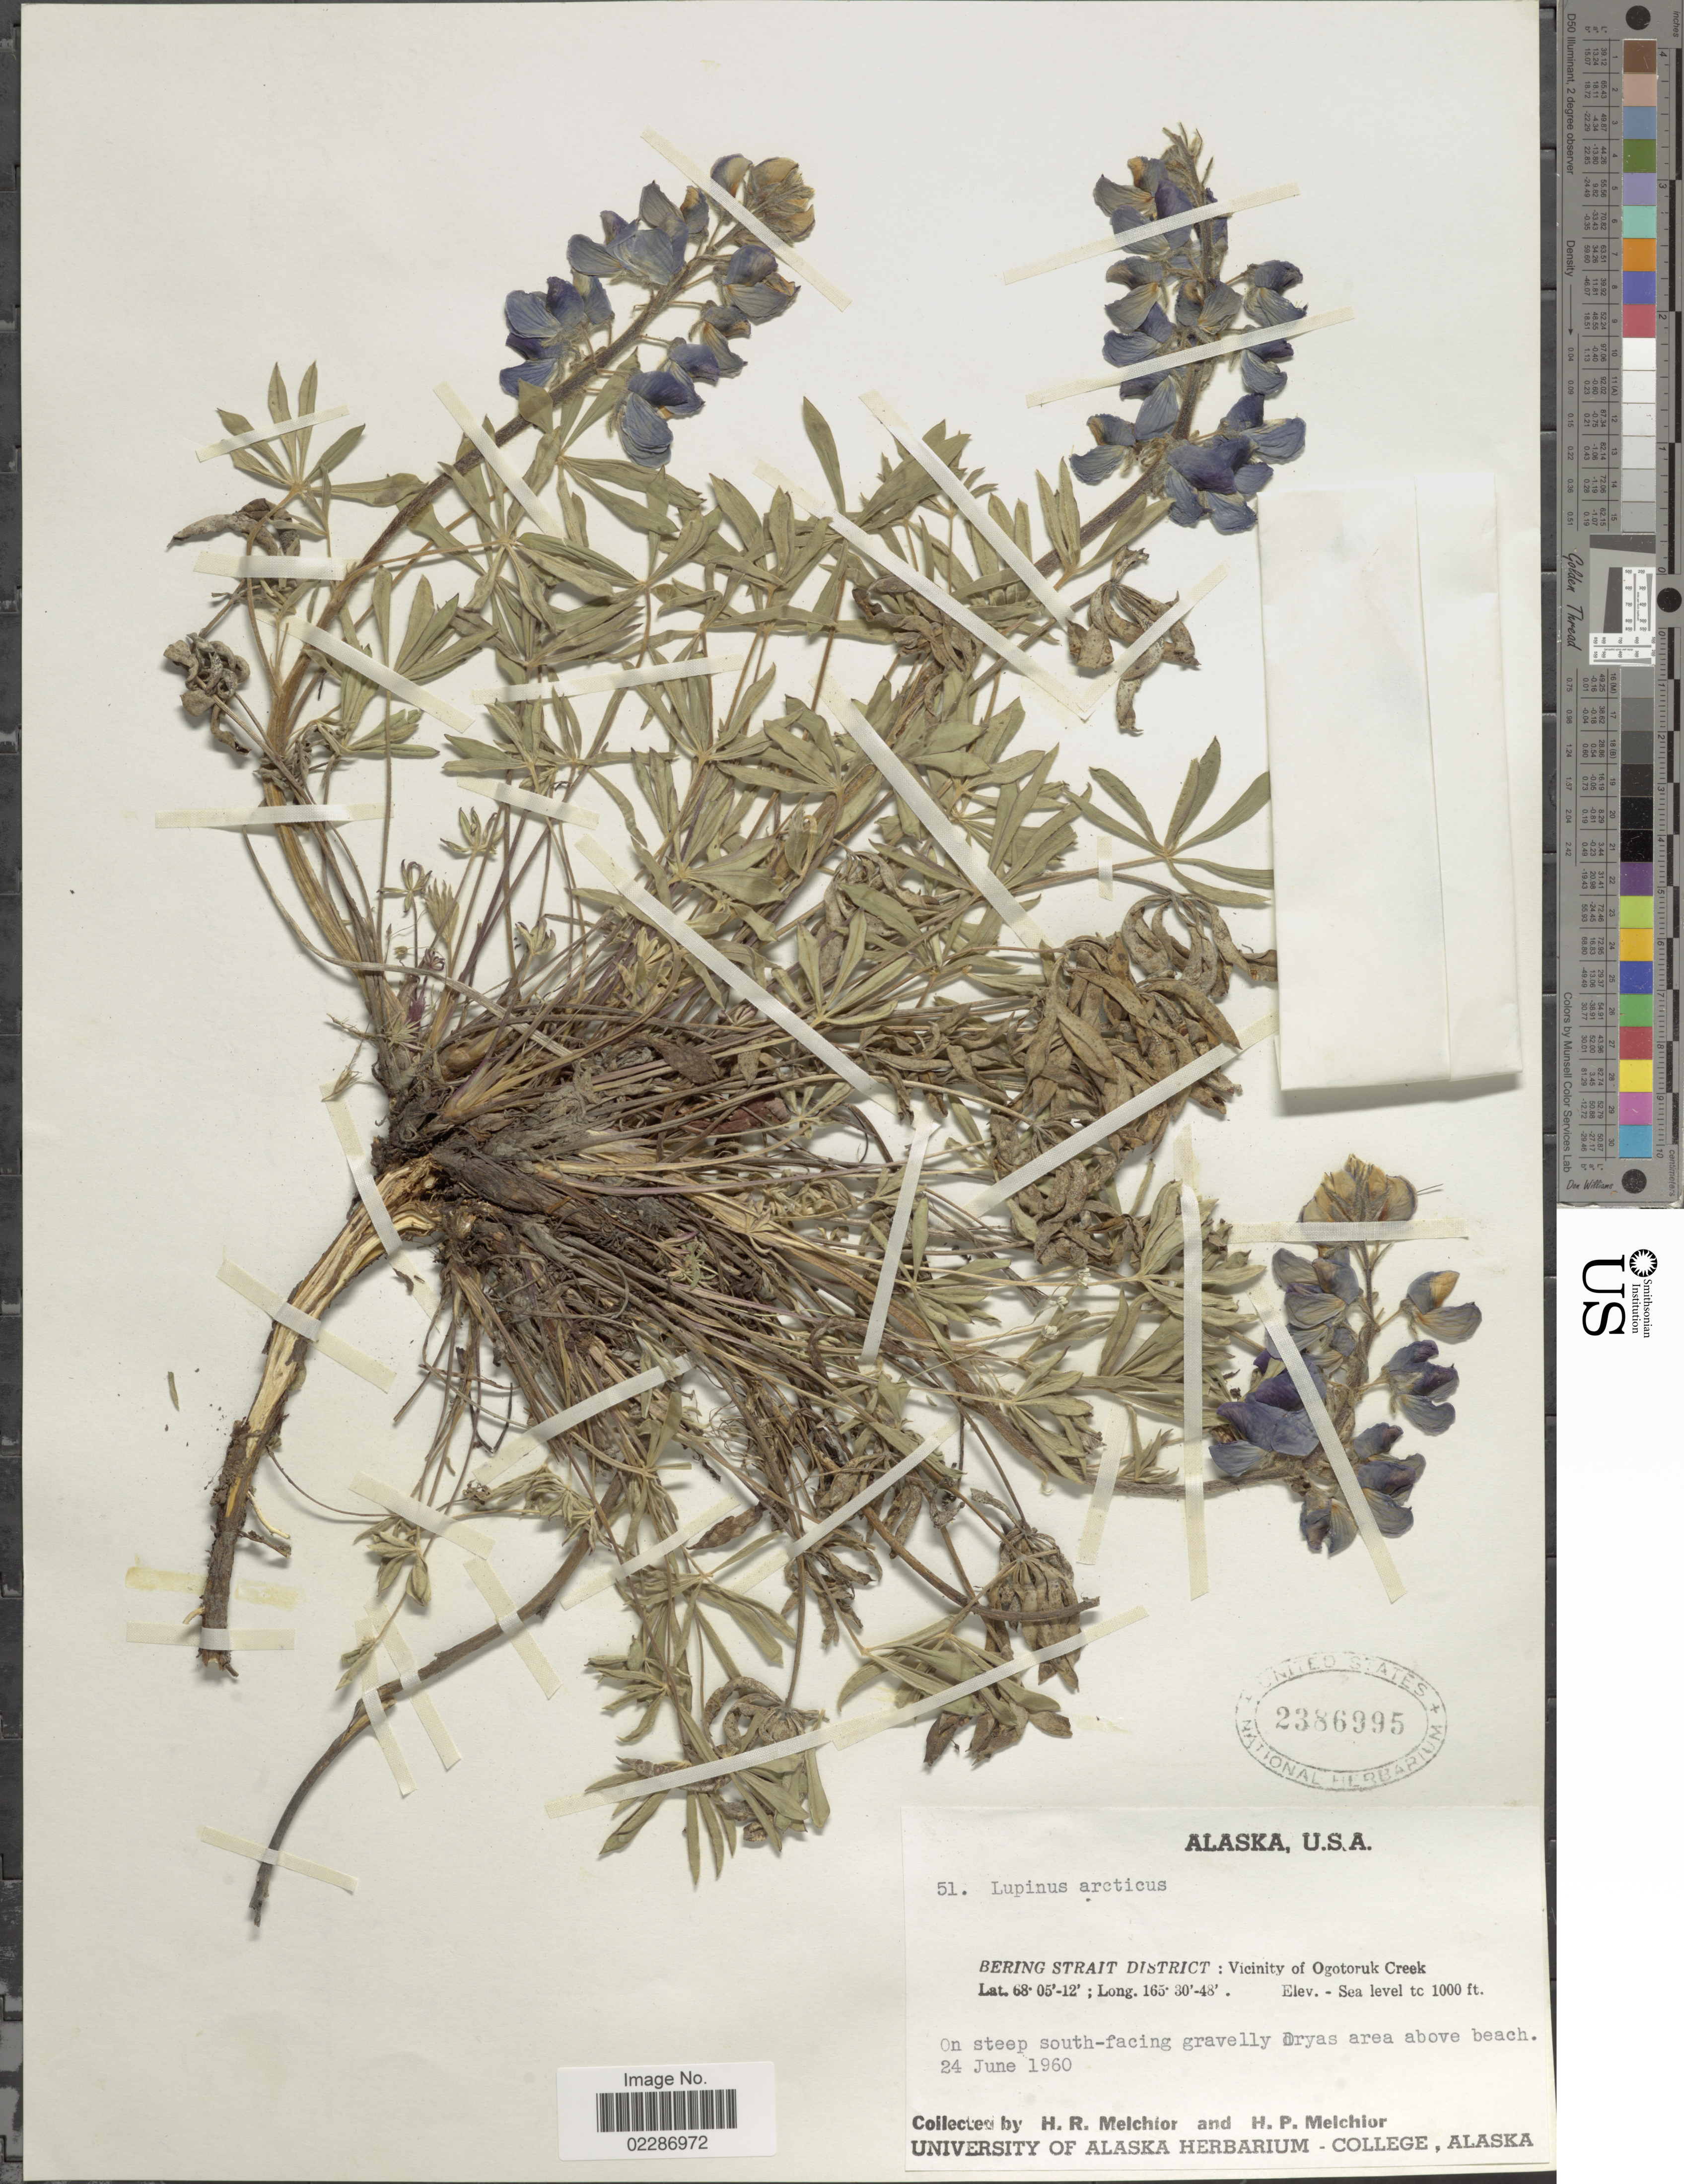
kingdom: Plantae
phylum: Tracheophyta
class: Magnoliopsida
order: Fabales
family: Fabaceae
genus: Lupinus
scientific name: Lupinus arcticus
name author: S. Watson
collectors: H. R. Melchior & H. P. Melchior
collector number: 51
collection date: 1960-06-24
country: United States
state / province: Alaska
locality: Bering Strait District: vicinity of Ogotoruk Creek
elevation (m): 305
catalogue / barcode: US 2386995